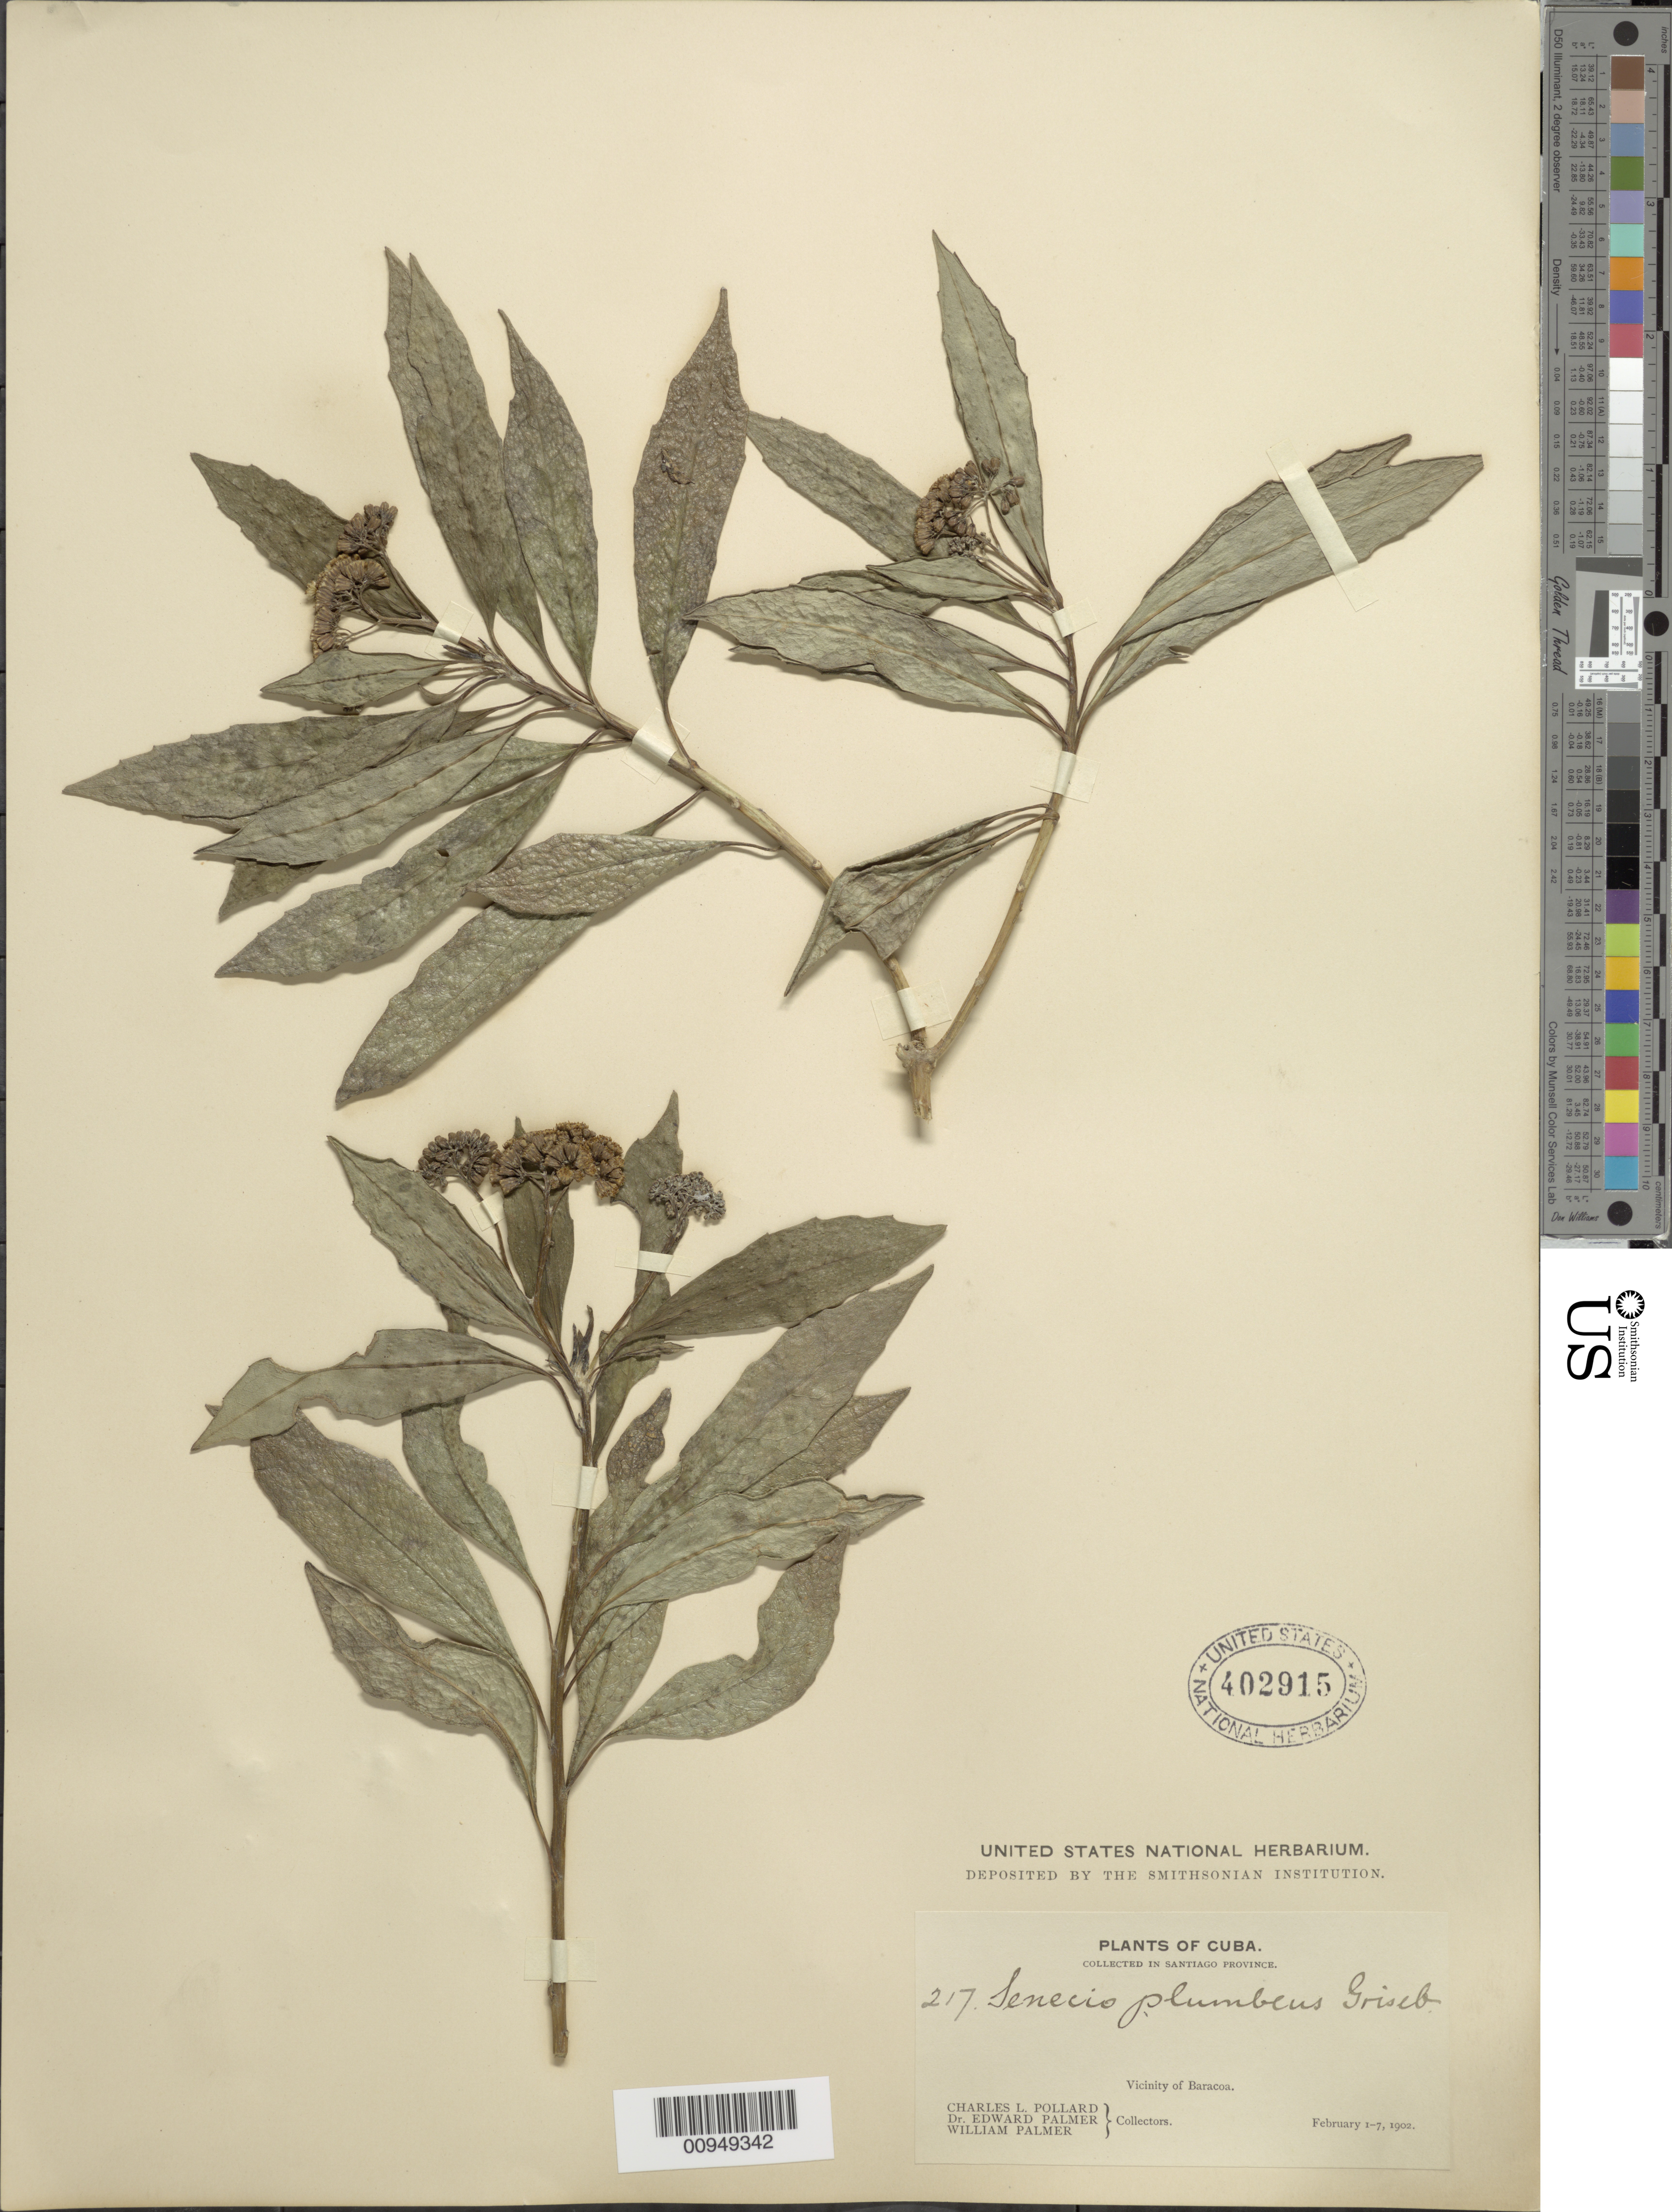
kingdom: Plantae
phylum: Tracheophyta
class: Magnoliopsida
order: Asterales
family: Asteraceae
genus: Senecio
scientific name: Senecio plumbeus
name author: Griseb.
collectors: C. L. Pollard, E. Palmer & W. Palmer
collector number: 217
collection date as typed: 01 Feb 1902 to 07 Feb 1902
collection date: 1902-02-01/1902-02-07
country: Cuba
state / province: Santiago de Cuba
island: Cuba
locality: Vicinity of Baracoa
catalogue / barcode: US 402915